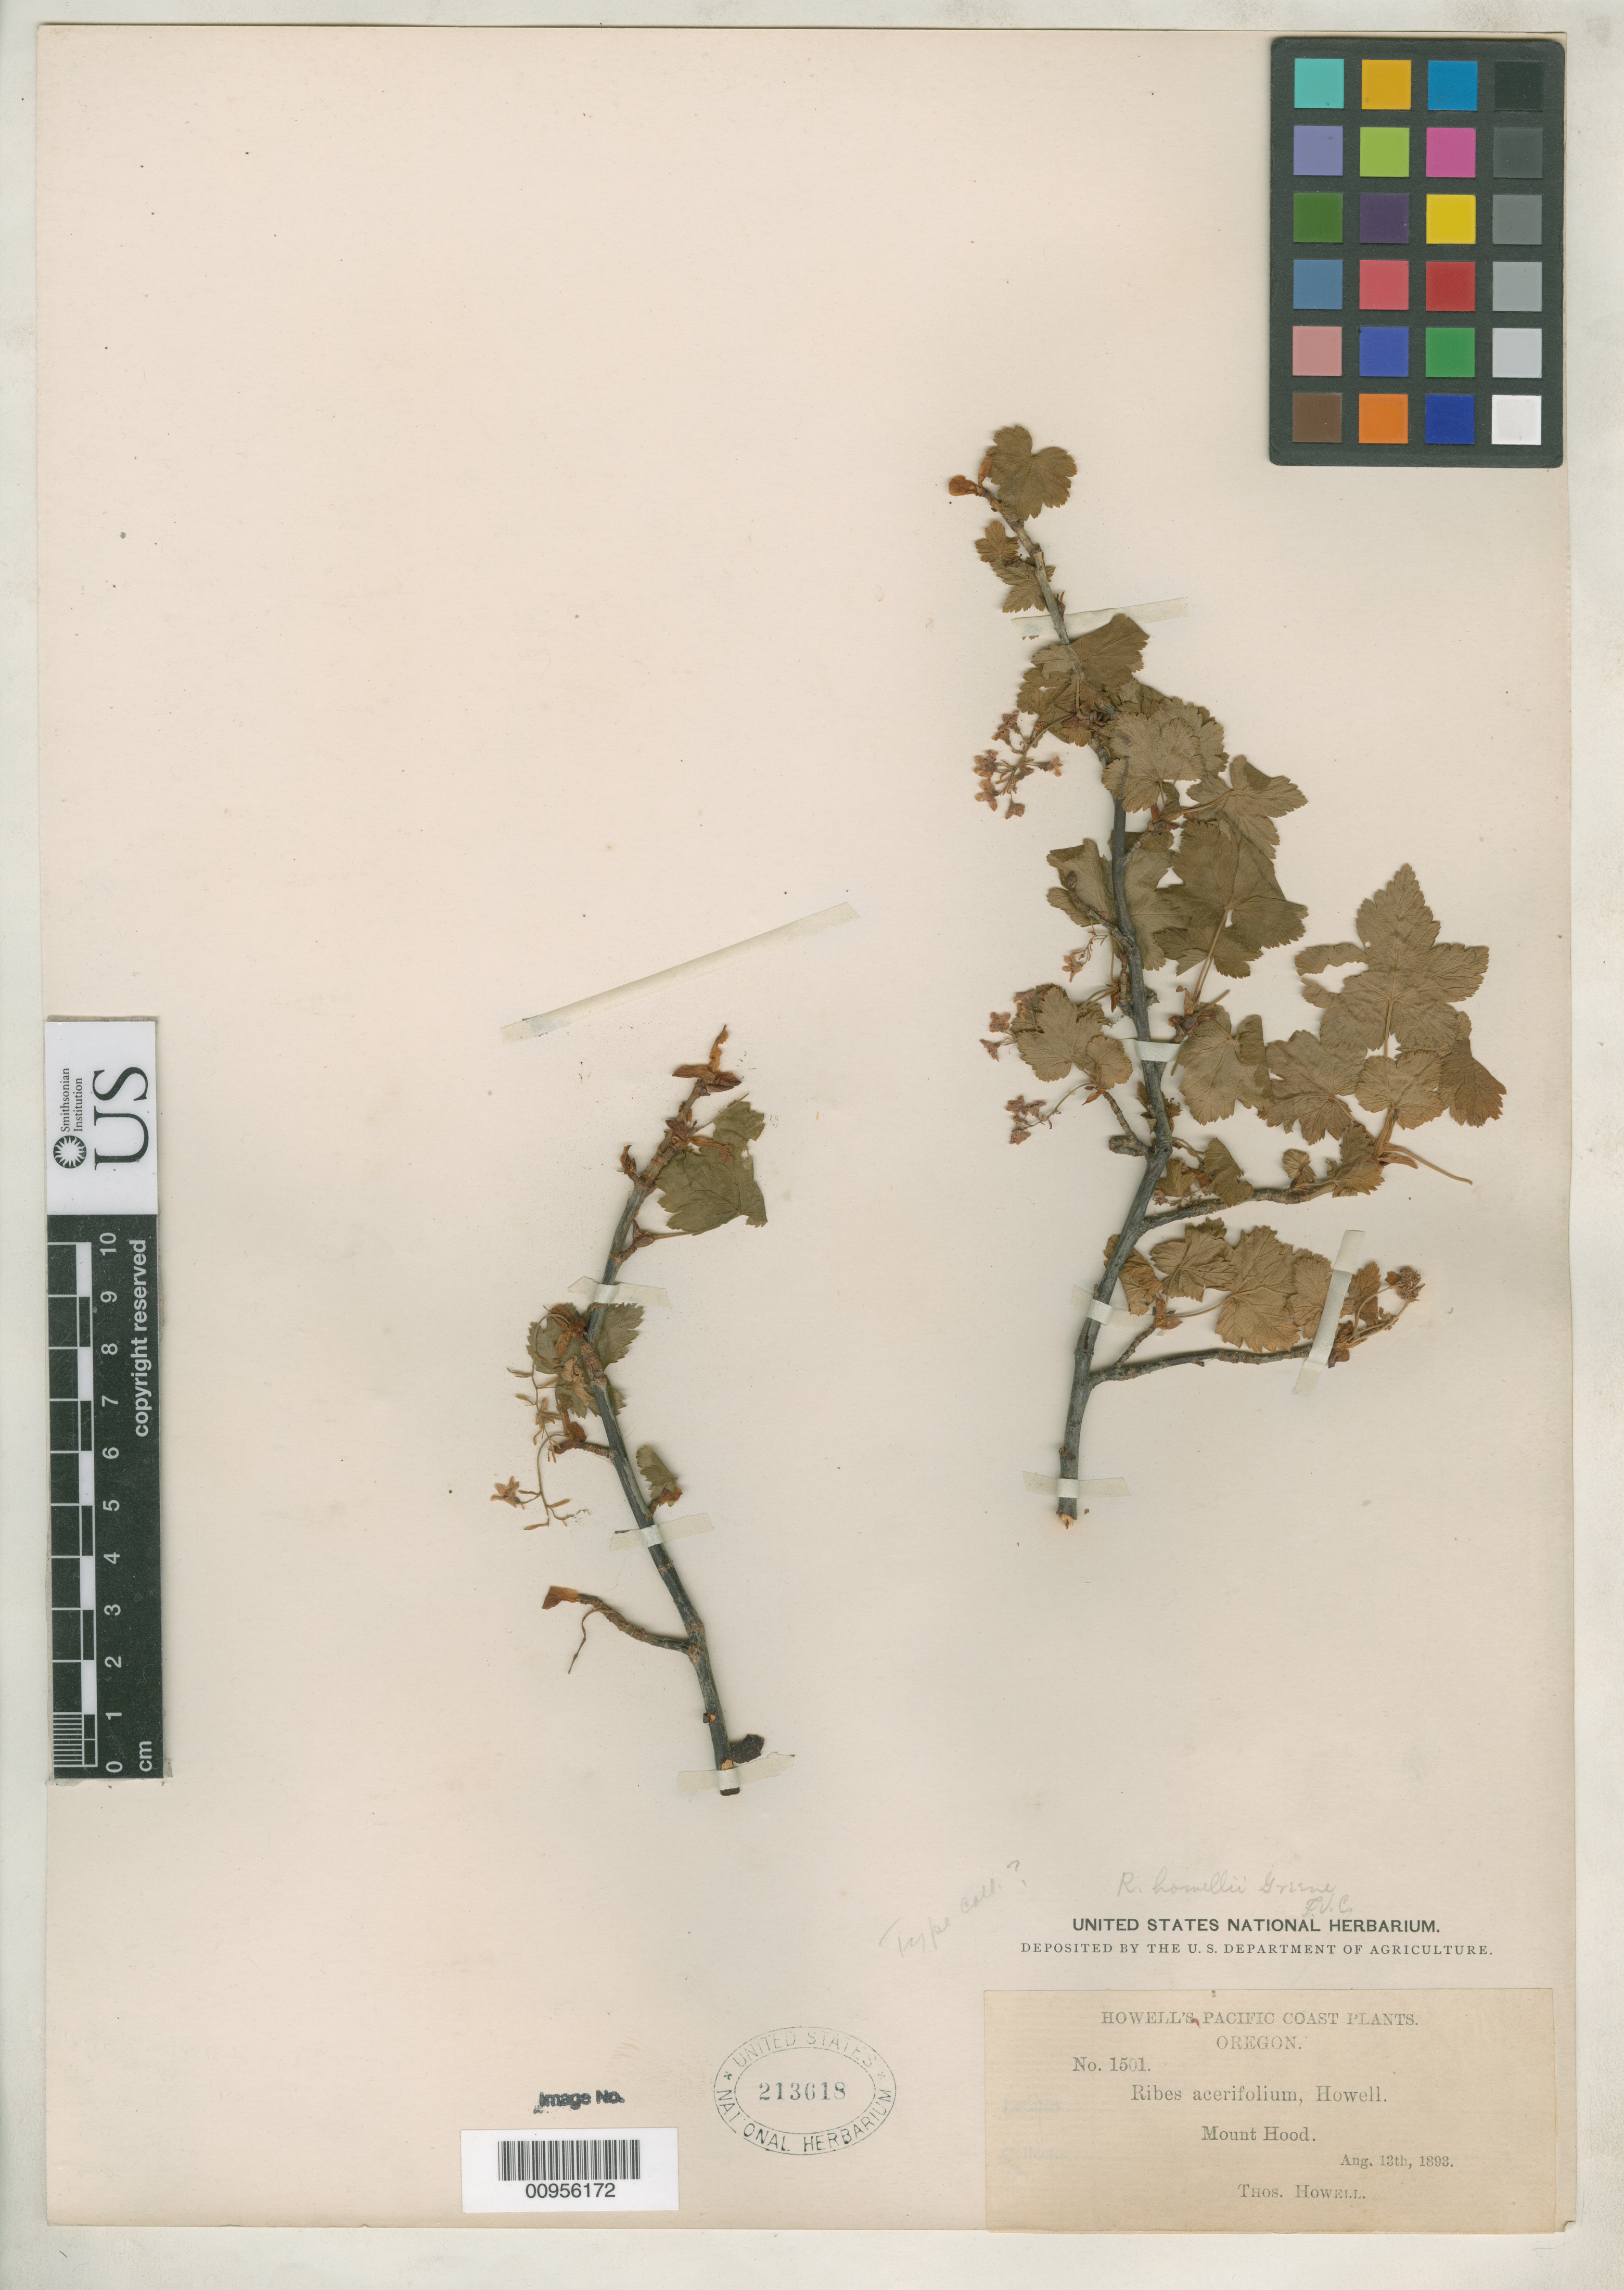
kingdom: Plantae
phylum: Tracheophyta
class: Magnoliopsida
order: Saxifragales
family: Grossulariaceae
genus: Ribes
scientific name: Ribes acerifolium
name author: Howell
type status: Possible Syntype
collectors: T. J. Howell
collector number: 1501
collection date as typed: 13 Aug 1893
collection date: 1893-08-13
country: United States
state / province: Oregon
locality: Mount Hood.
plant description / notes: Earlier "homonym", Ribes acerifolium K. Koch, is a nom. nud. Without nomenclatural priority and thus does not block this name.; Also a type of Ribes howellii Greene, nom. illeg. superfl.; Superfluous replacement name for Ribes acerifolium Howell, non R. acerifolium K. Koch (which is a nom. nud. without nomenclatural priority).; Also a type of Ribes acerifolium Howell.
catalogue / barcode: US 213618